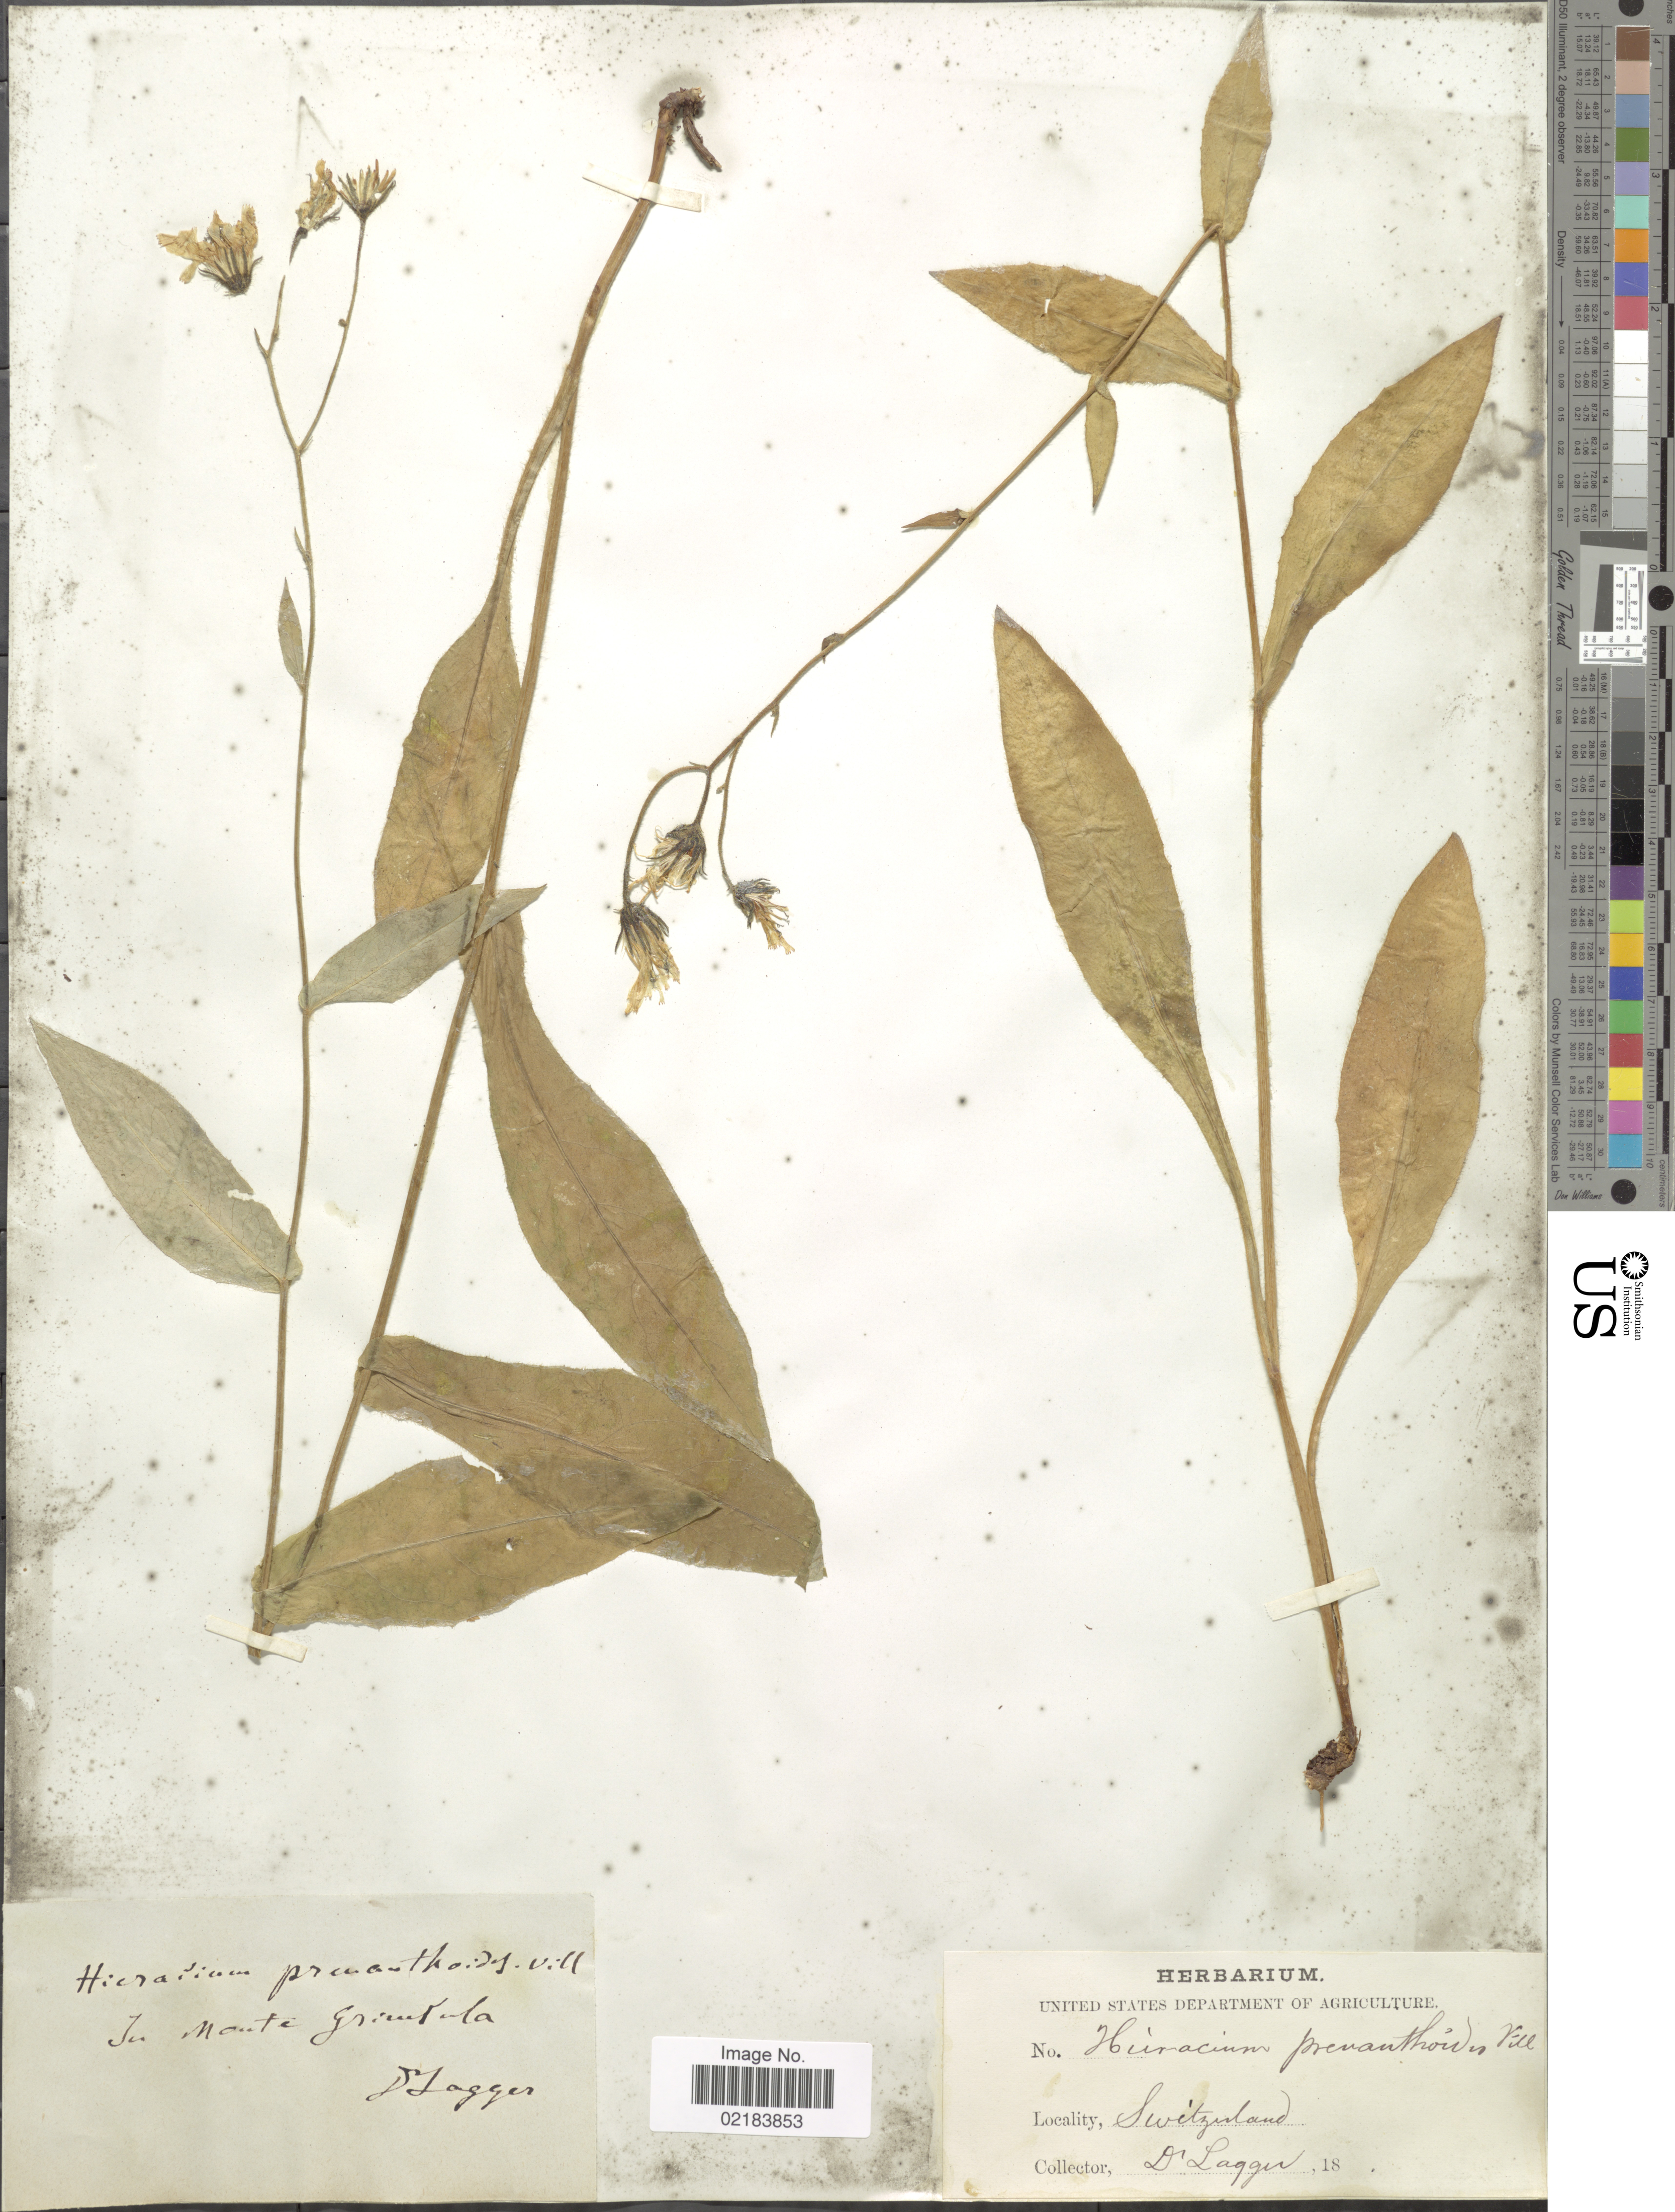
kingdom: Plantae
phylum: Tracheophyta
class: Magnoliopsida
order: Asterales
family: Asteraceae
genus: Hieracium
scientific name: Hieracium prenanthoides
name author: Vill.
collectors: D. Lagger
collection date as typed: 18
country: Switzerland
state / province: Valais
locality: In monte Grimsula (Grimsel)